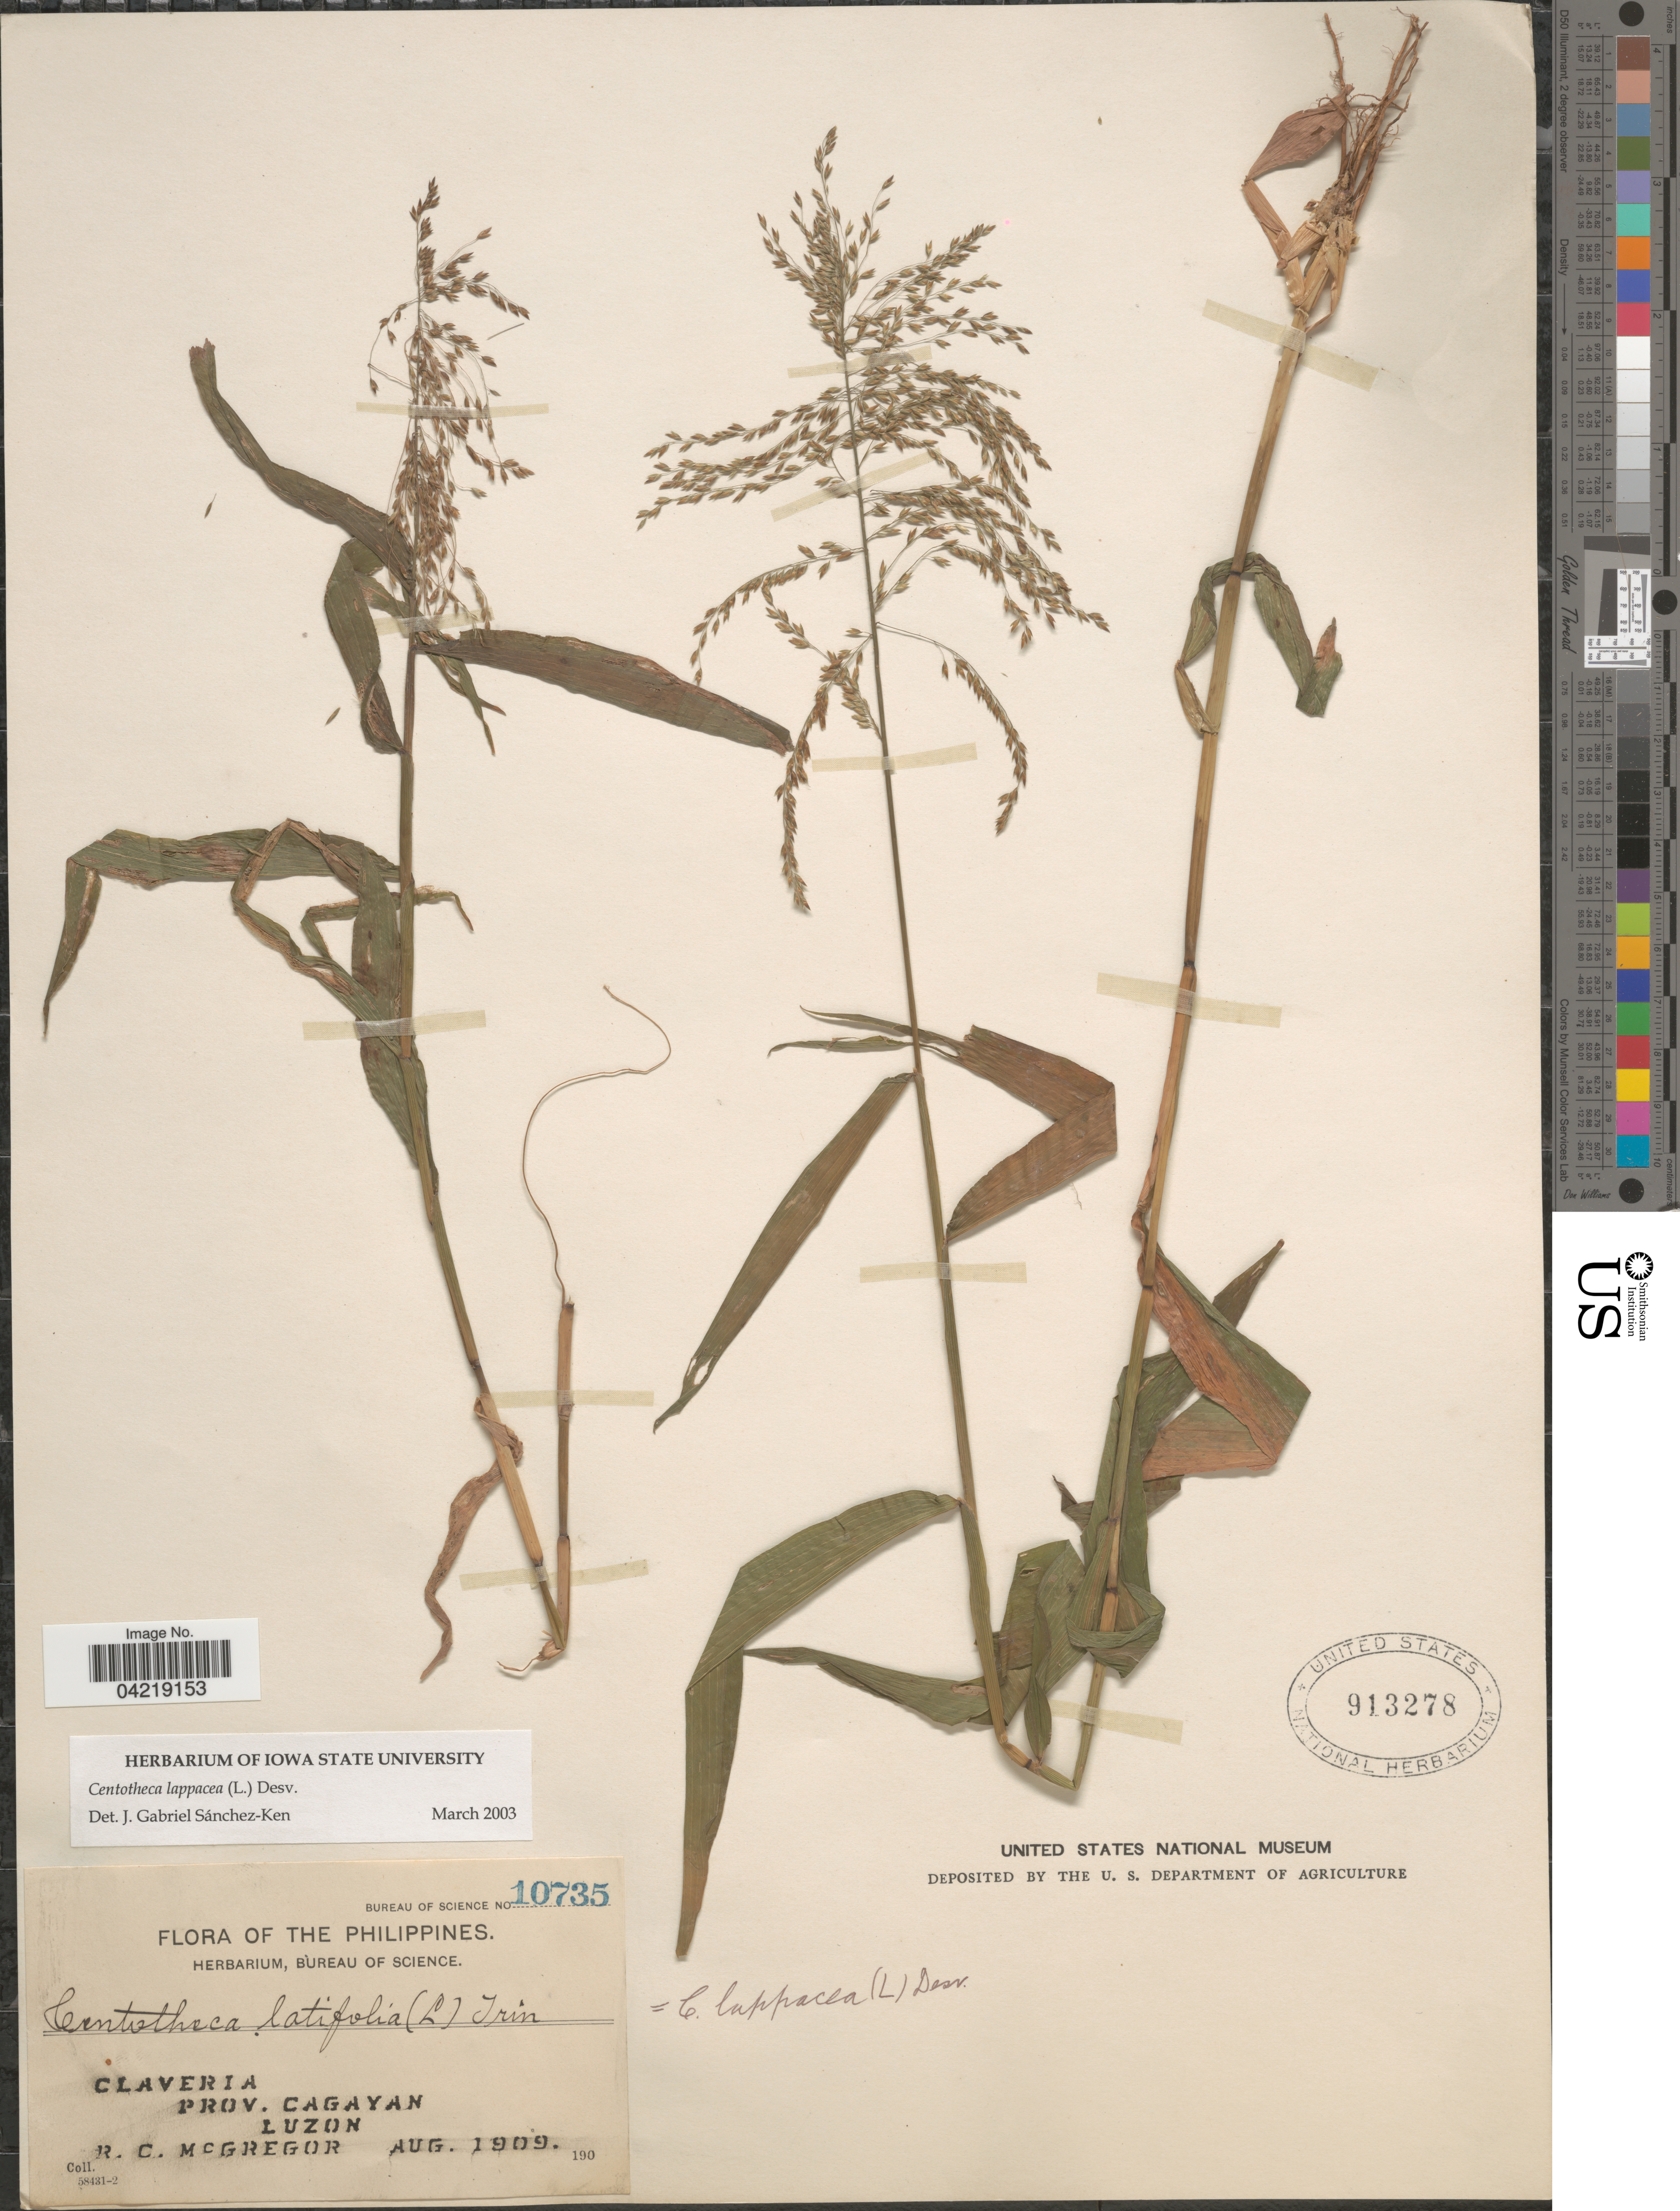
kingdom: Plantae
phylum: Tracheophyta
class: Liliopsida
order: Poales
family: Poaceae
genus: Centotheca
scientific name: Centotheca lappacea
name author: (L.) Desv.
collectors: R. C. McGregor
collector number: Bureau of Science 10735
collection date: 1909-08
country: Philippines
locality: Claveria. Prov. Cagayan. Luzon.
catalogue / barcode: US 913278